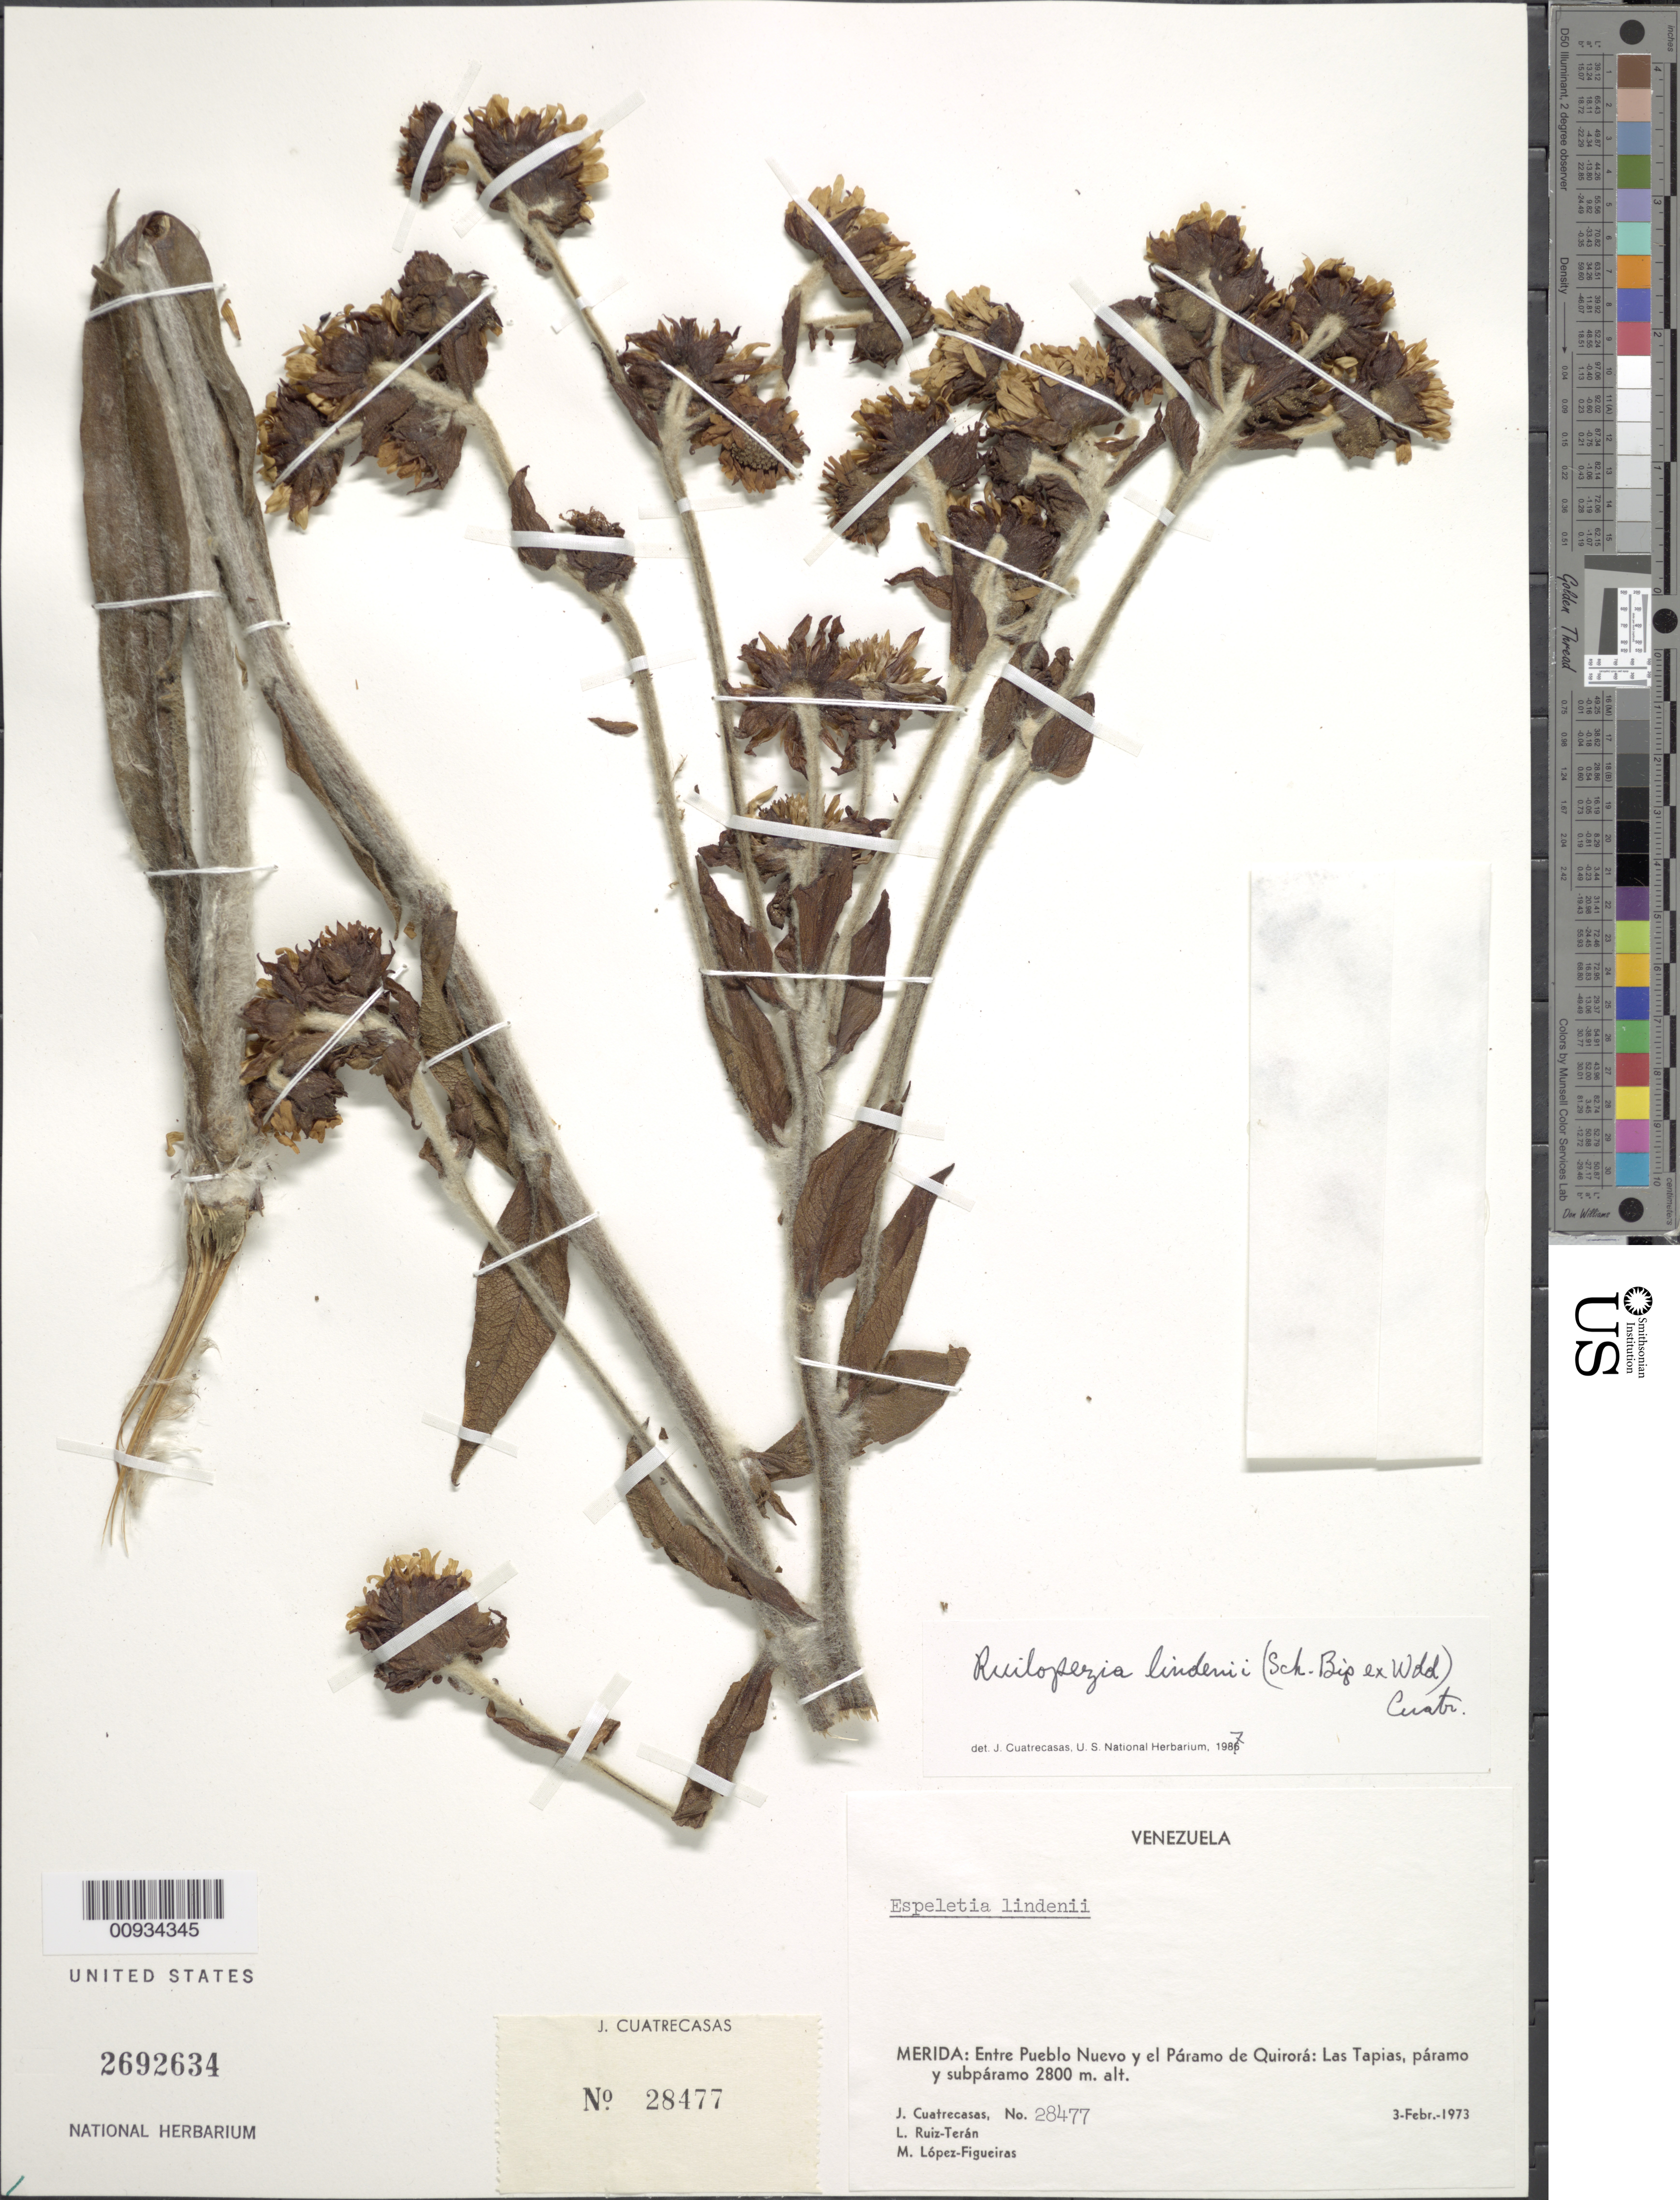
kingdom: Plantae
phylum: Tracheophyta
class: Magnoliopsida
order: Asterales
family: Asteraceae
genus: Ruilopezia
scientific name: Ruilopezia lindenii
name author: (Sch. Bip. ex Wedd.) Cuatrec.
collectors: J. Cuatrecasas, L. E. Ruíz-Terán & M. López Figueiras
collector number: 28477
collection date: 1973-02-03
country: Venezuela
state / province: Mérida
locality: Entre Pueblo Nuevo y el Paramo de Quirora, Las Tapias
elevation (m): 2800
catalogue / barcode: US 2692634